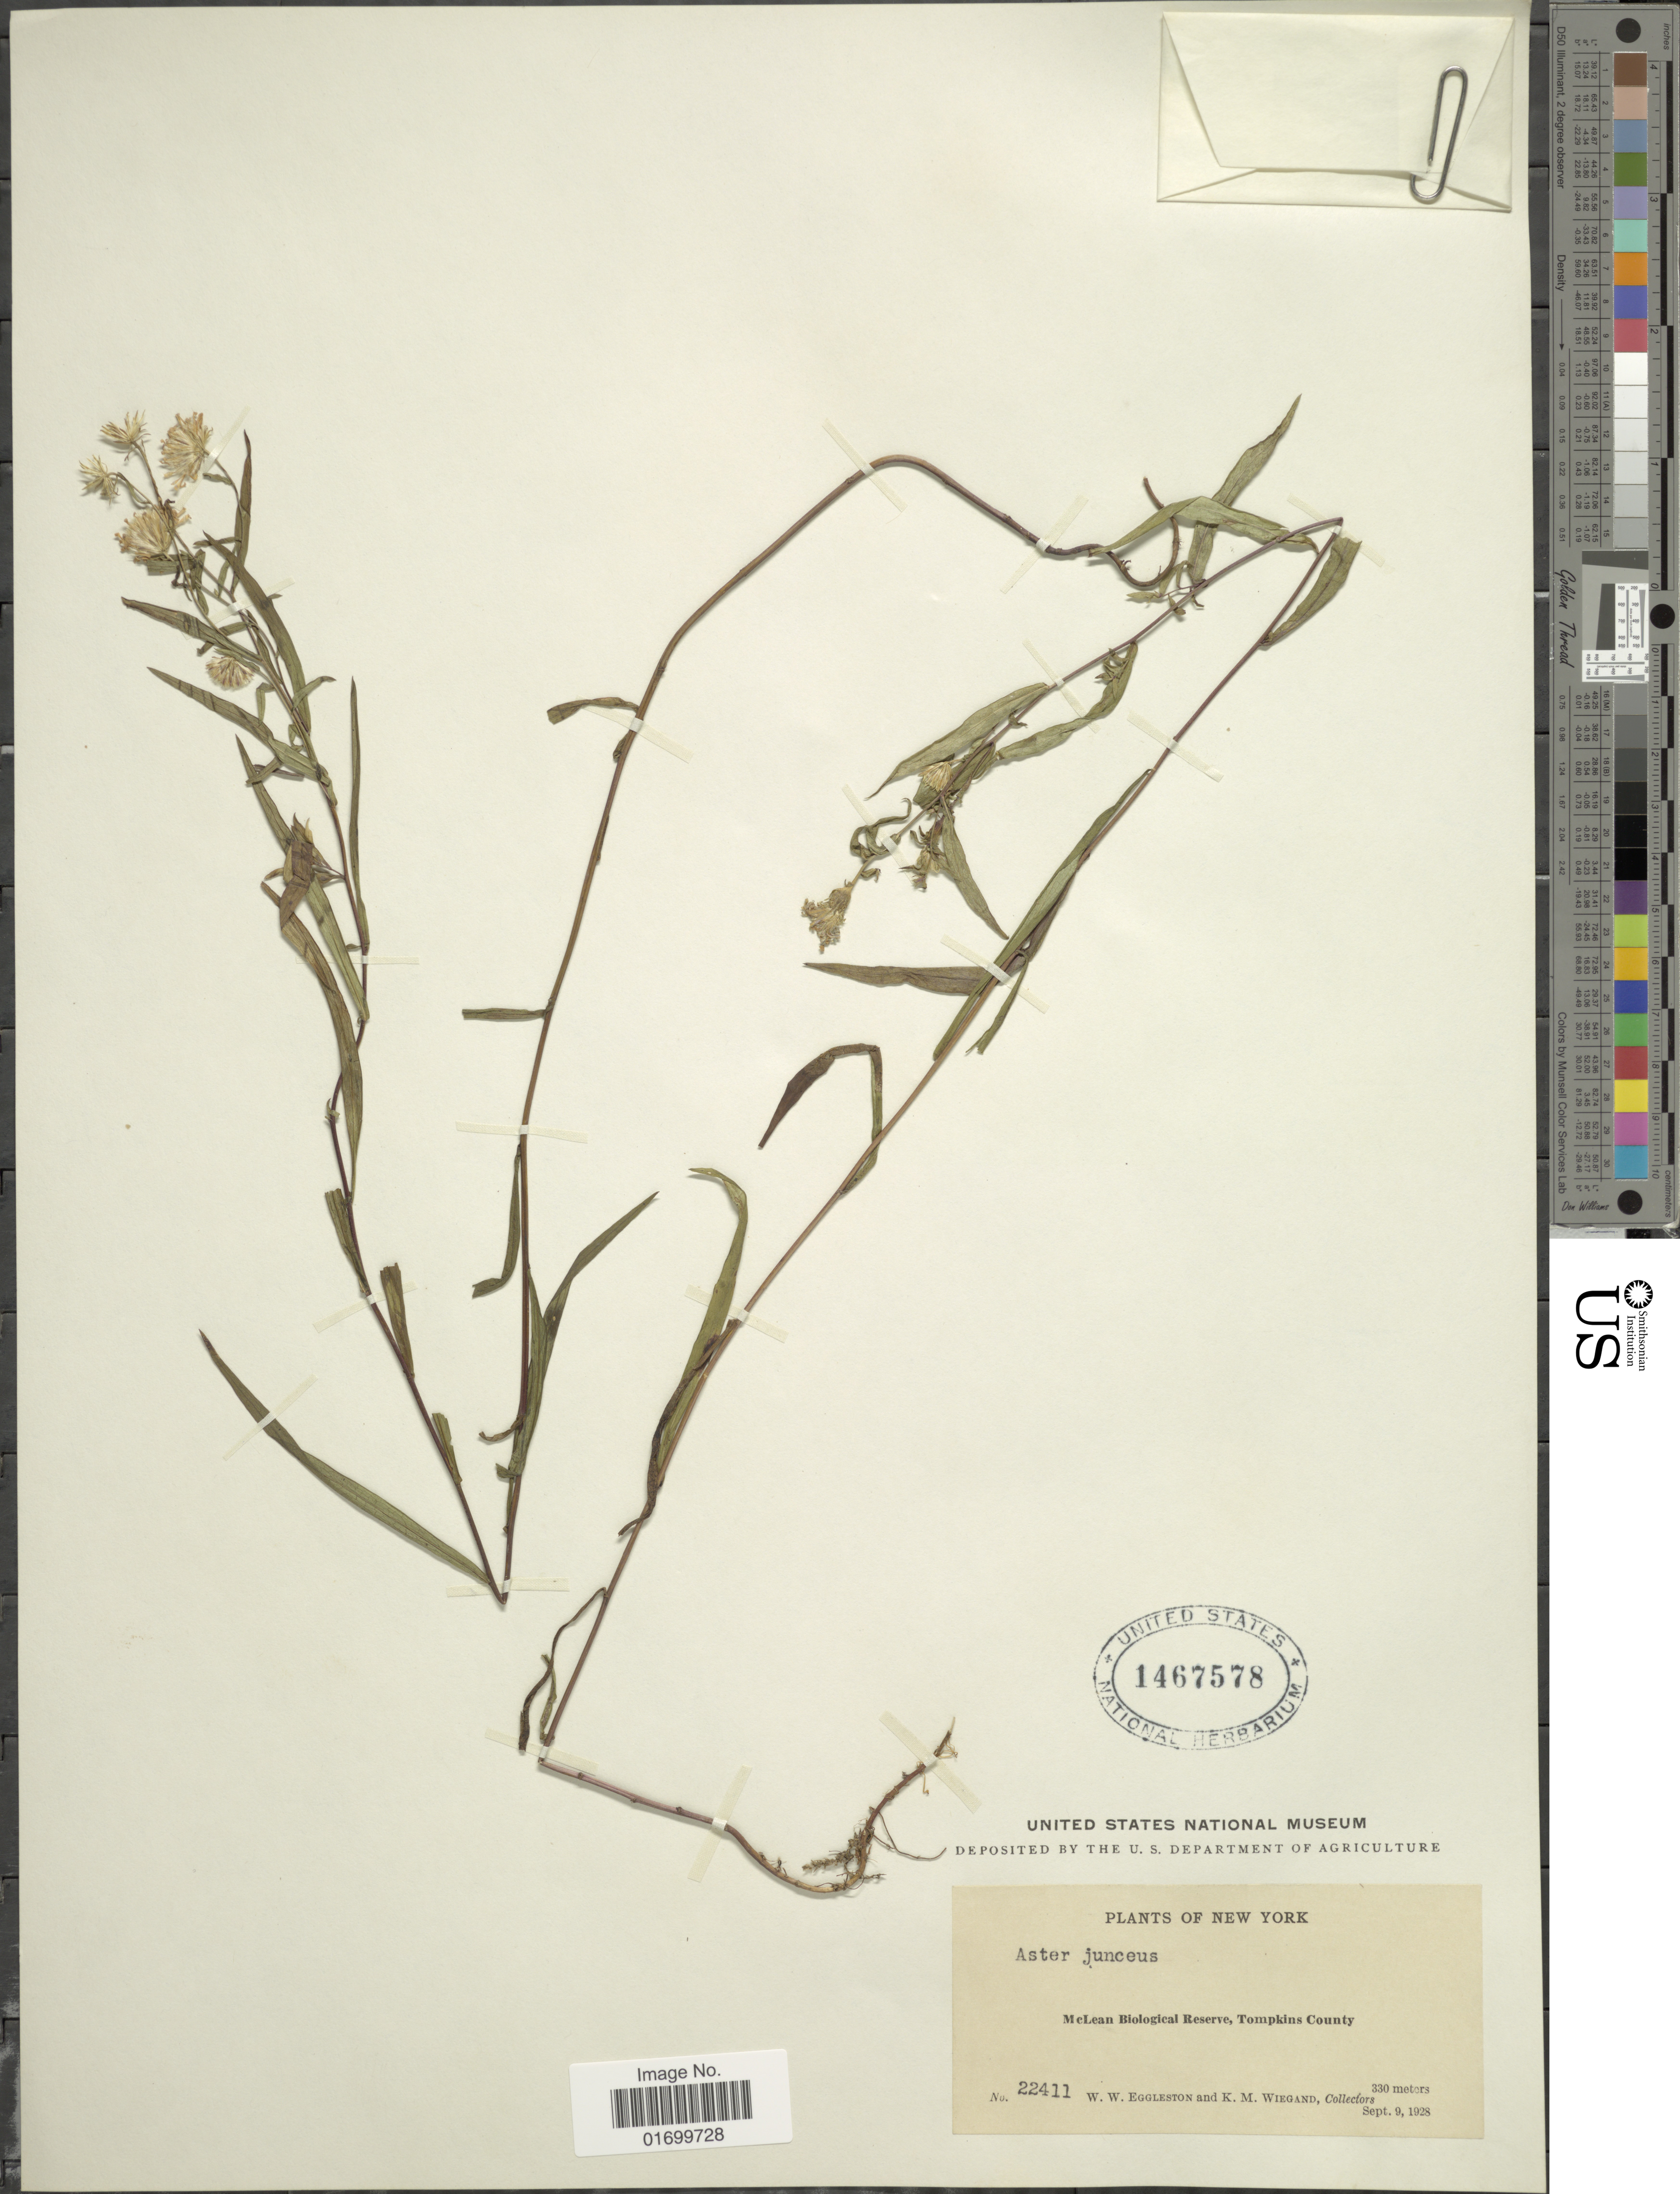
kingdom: Plantae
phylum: Tracheophyta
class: Magnoliopsida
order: Asterales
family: Asteraceae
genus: Symphyotrichum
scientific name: Symphyotrichum boreale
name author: (Torr. & A. Gray) Á. Löve & D. Löve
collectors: W. W. Eggleston & K. M. Wiegand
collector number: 22411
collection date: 1928-09-09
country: United States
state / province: New York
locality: McLean Biological Reserve, Tompkins County.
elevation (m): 330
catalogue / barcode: US 1467578